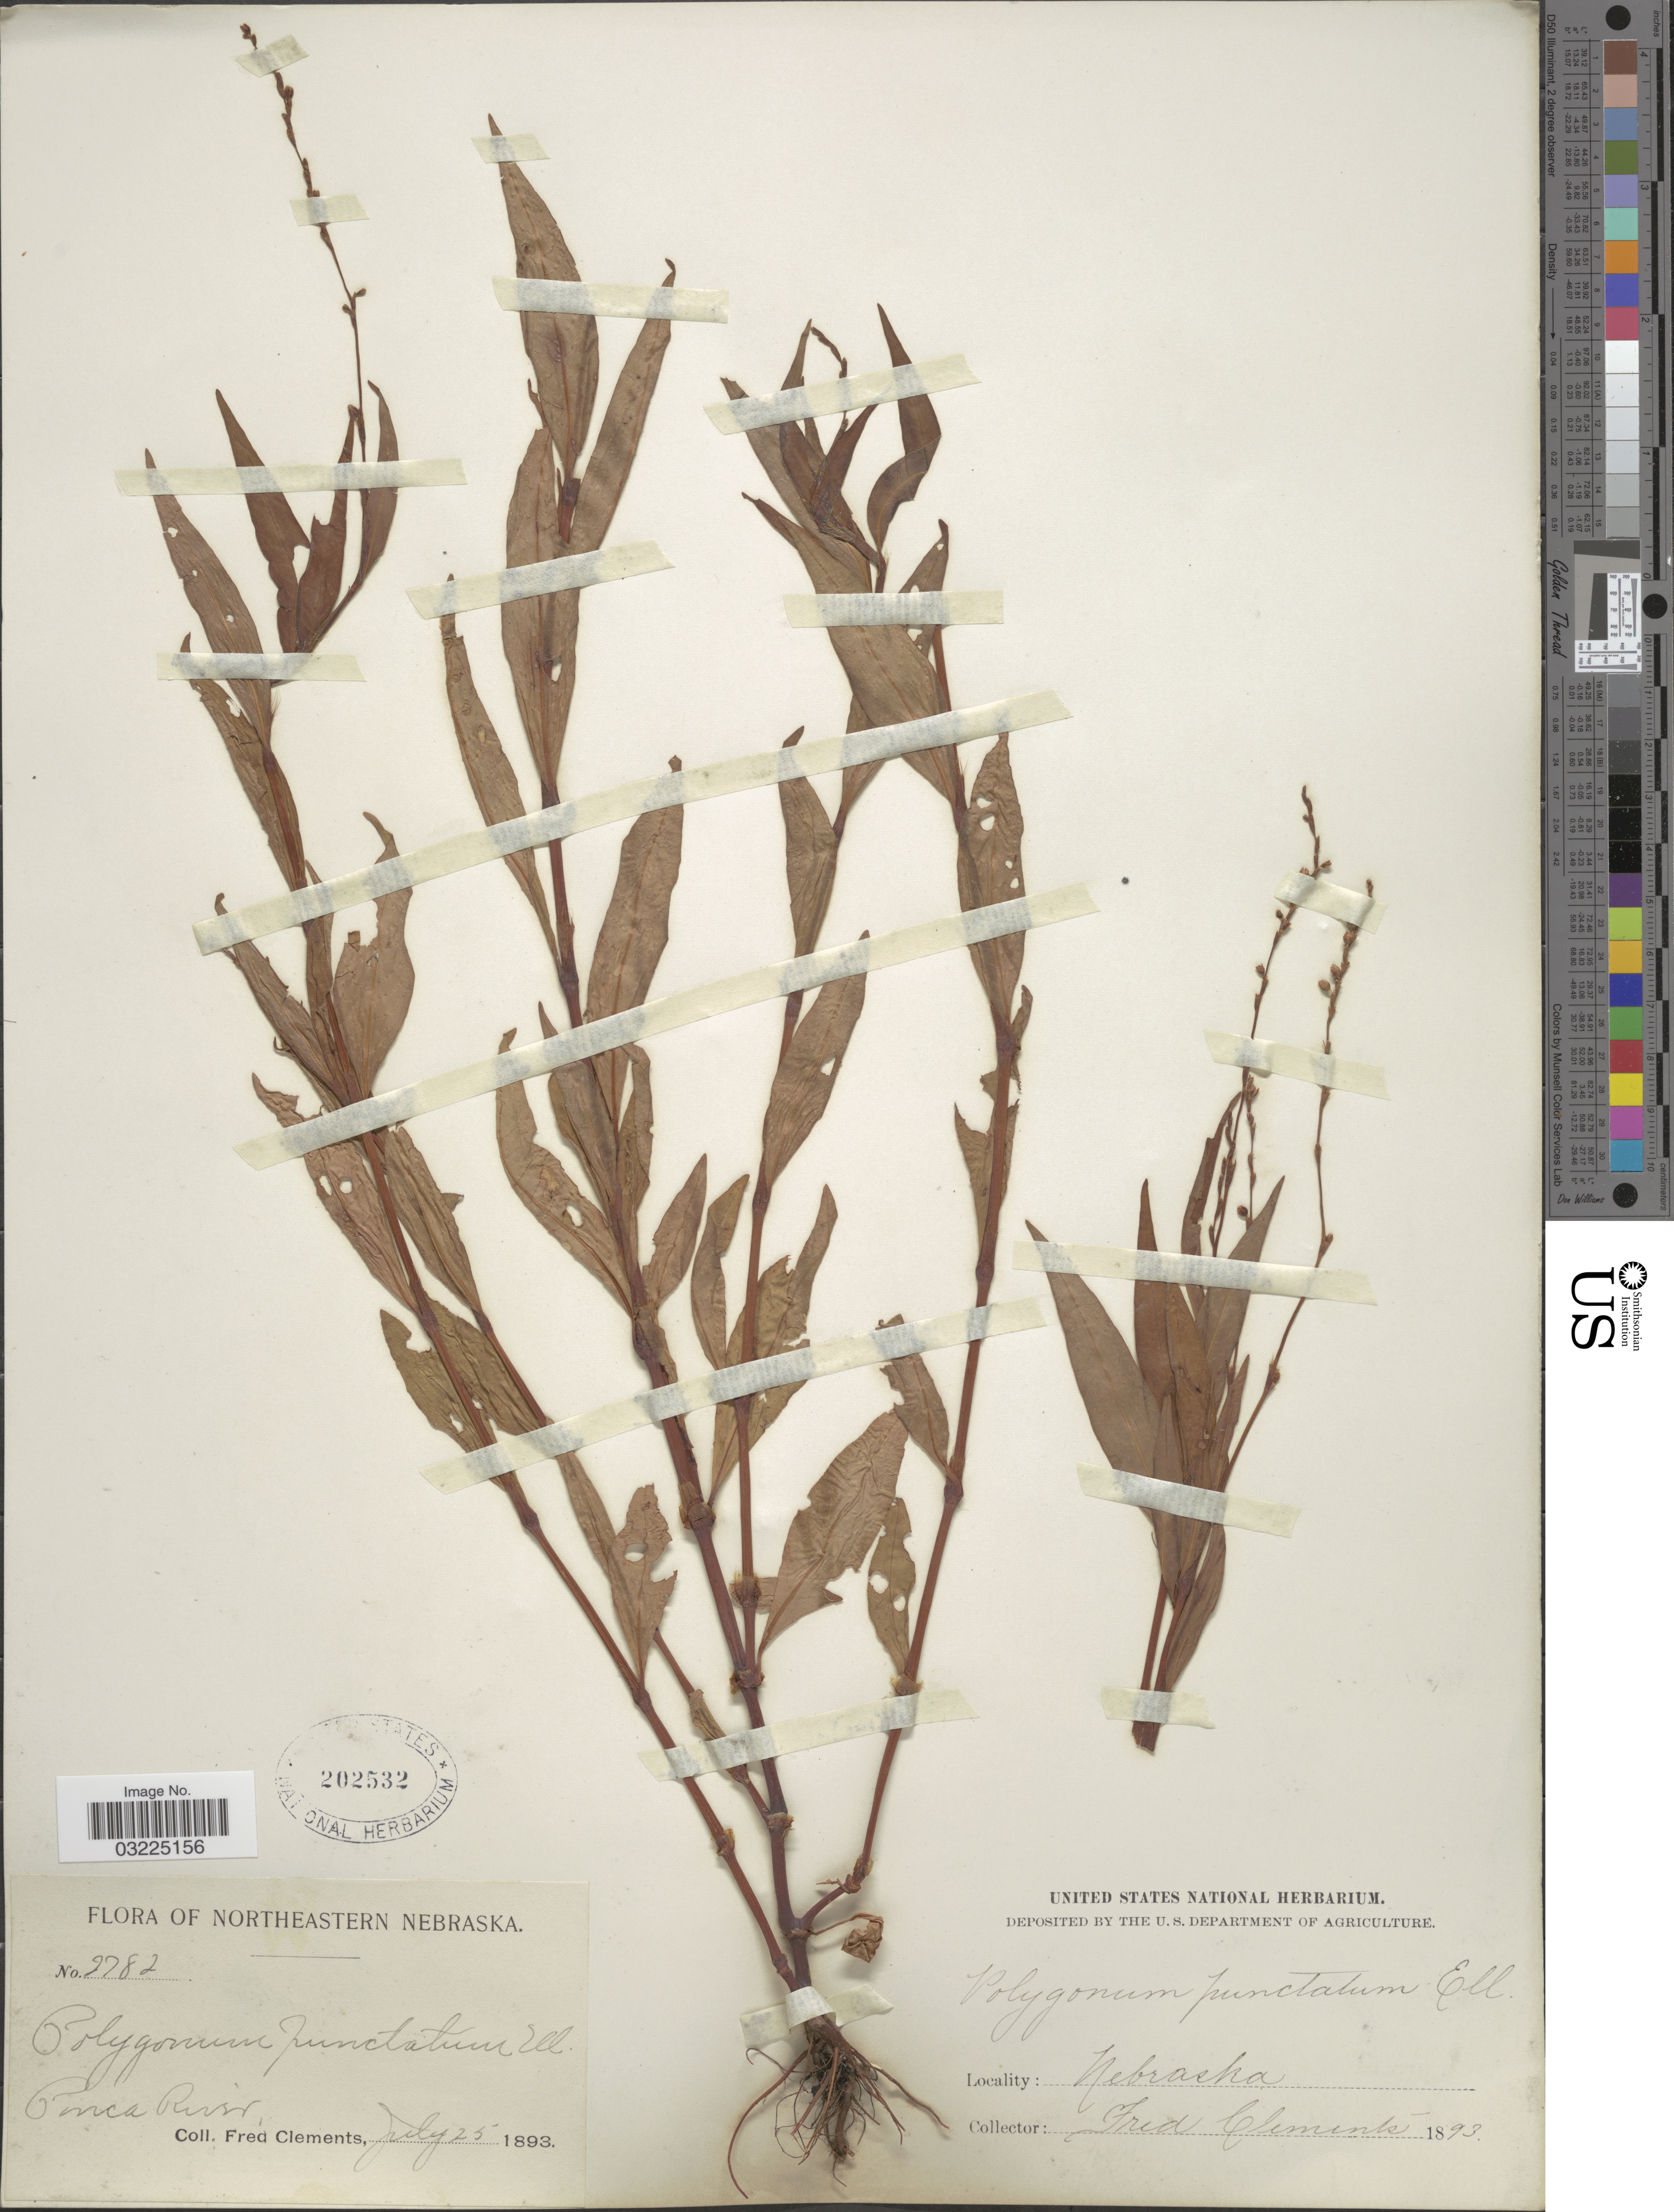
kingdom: Plantae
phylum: Tracheophyta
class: Magnoliopsida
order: Caryophyllales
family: Polygonaceae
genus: Persicaria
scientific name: Persicaria punctata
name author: (Elliott) Small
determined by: Atha, D. E.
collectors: F. Clements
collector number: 2782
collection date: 1893-07-25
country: United States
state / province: Nebraska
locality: Northeastern Nebraska, Pinca River.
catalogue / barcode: US 202532